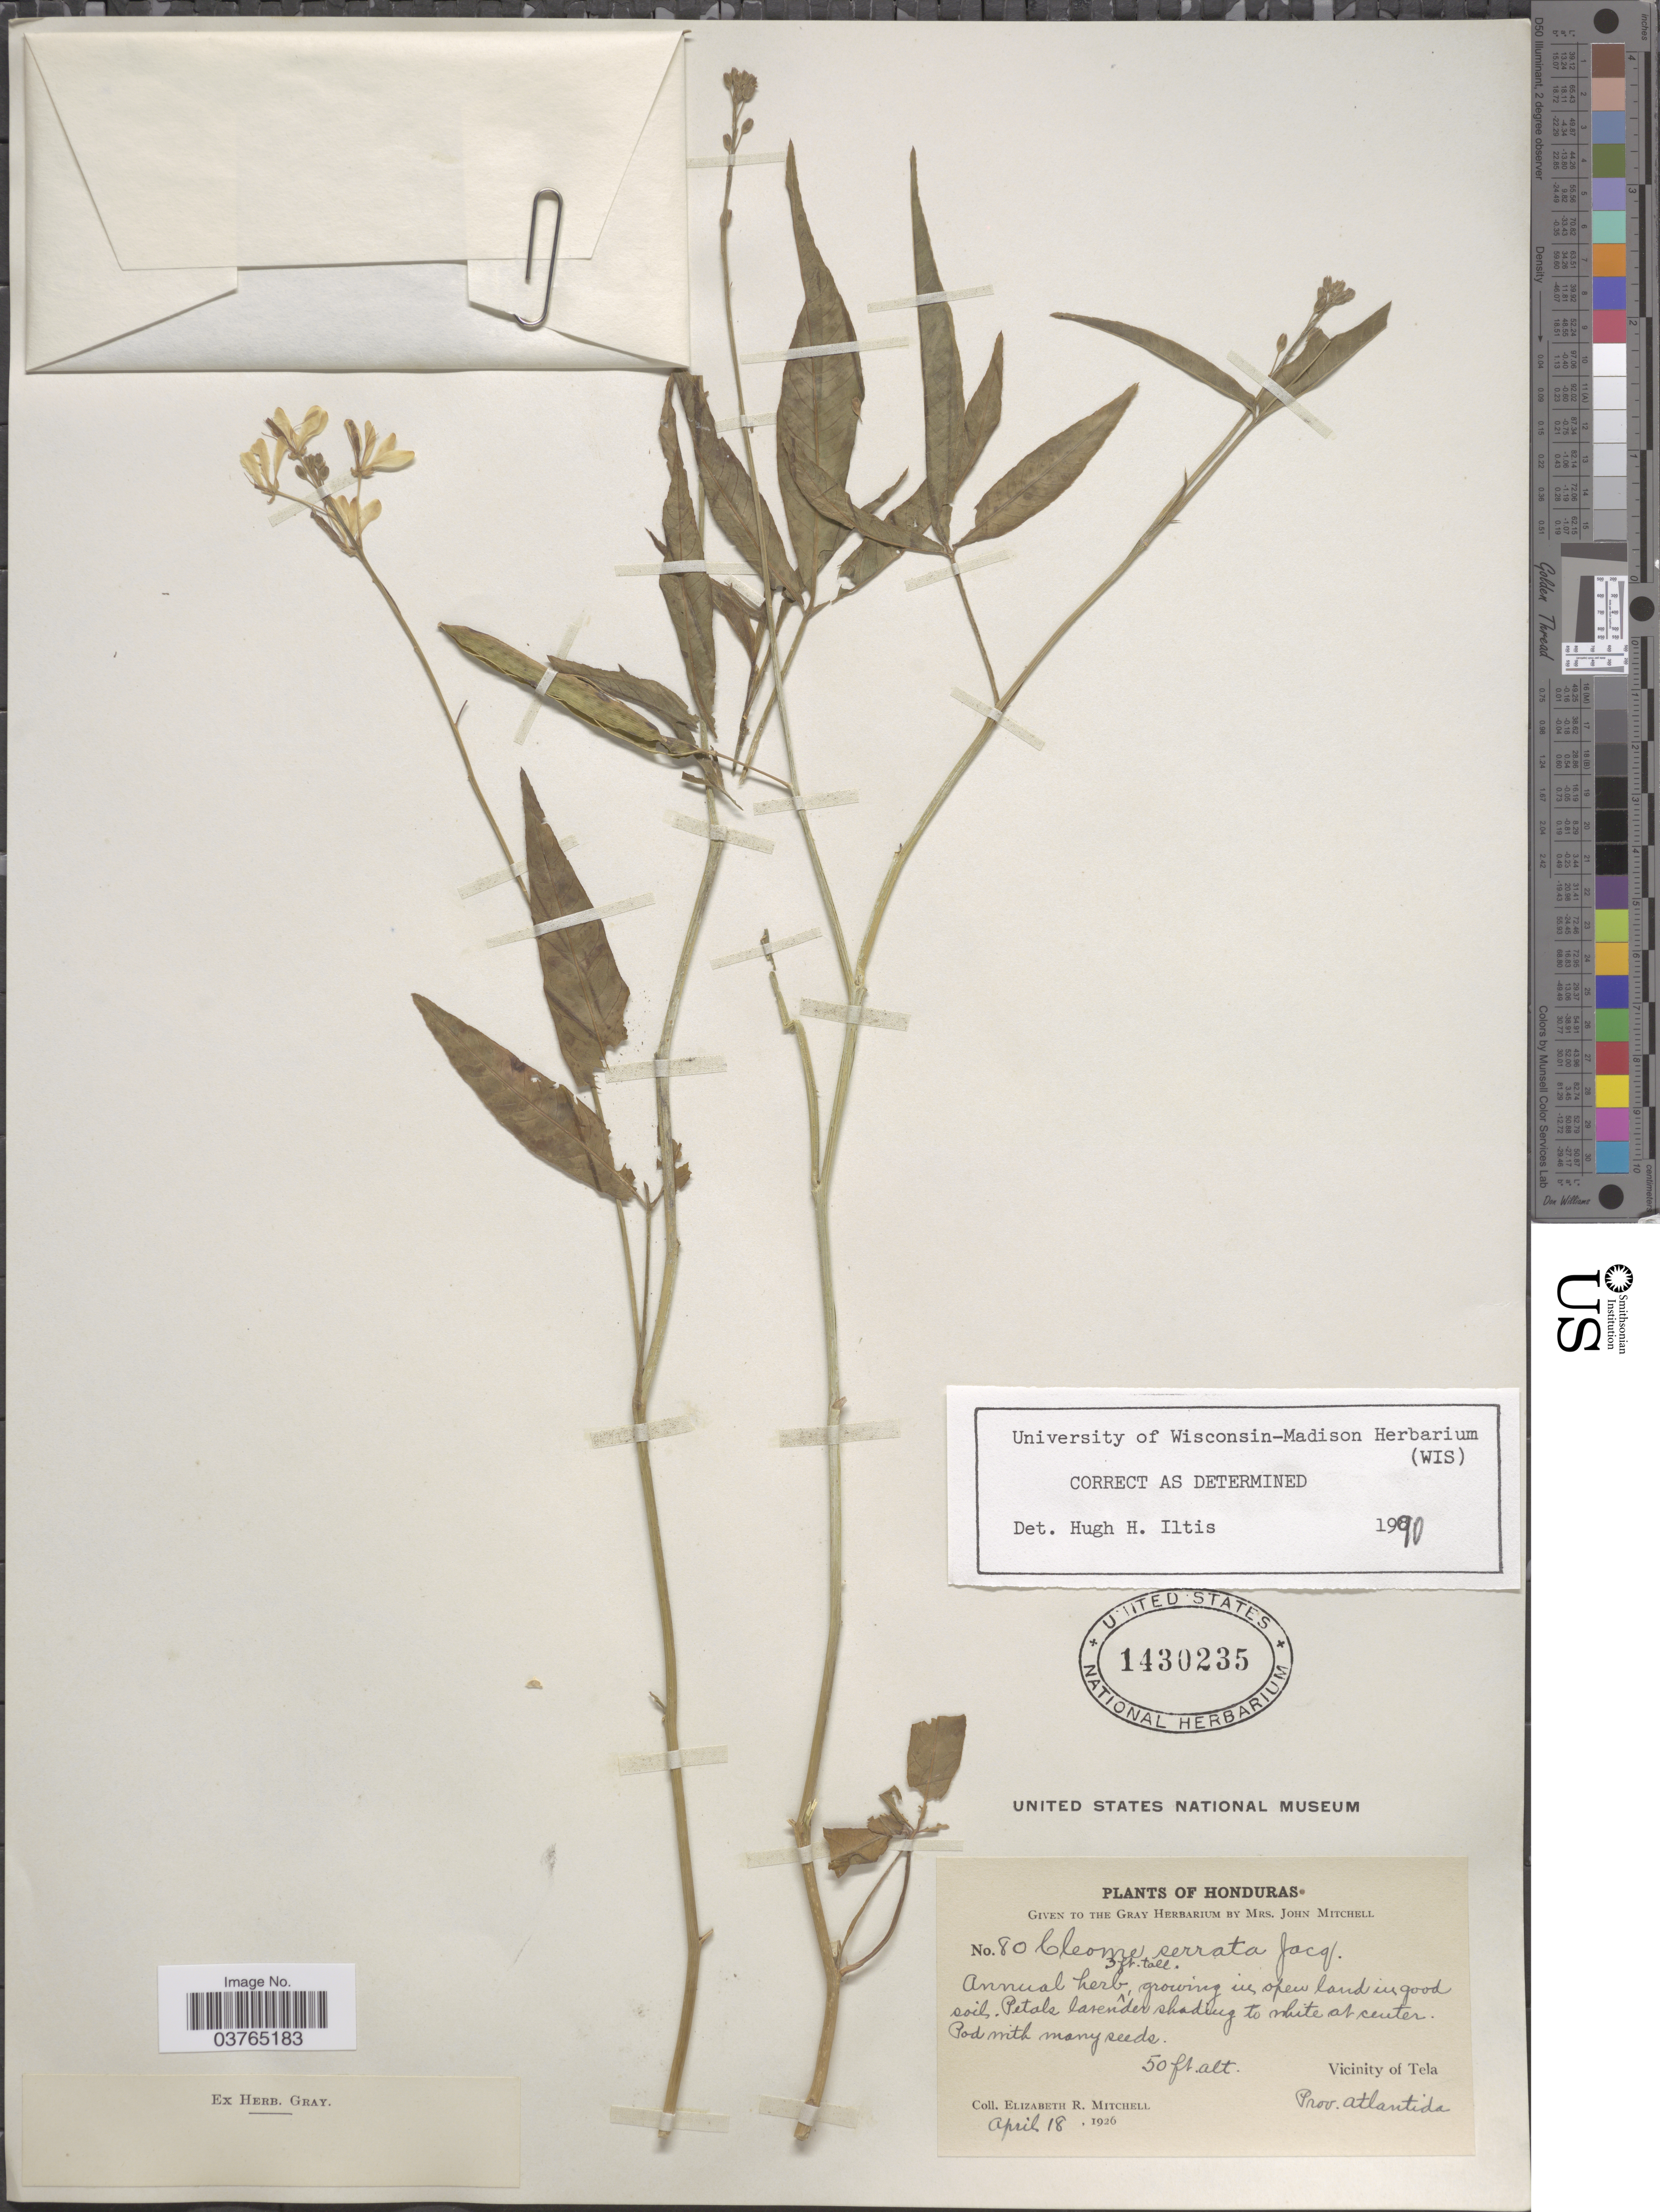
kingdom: Plantae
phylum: Tracheophyta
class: Magnoliopsida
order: Brassicales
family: Cleomaceae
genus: Cleoserrata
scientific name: Cleoserrata serrata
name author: (Jacq.) Iltis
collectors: E. Mitchell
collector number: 80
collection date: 1926-04-18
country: Honduras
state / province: Atlantida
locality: Vicinity of Tela.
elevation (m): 15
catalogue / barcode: US 1430235